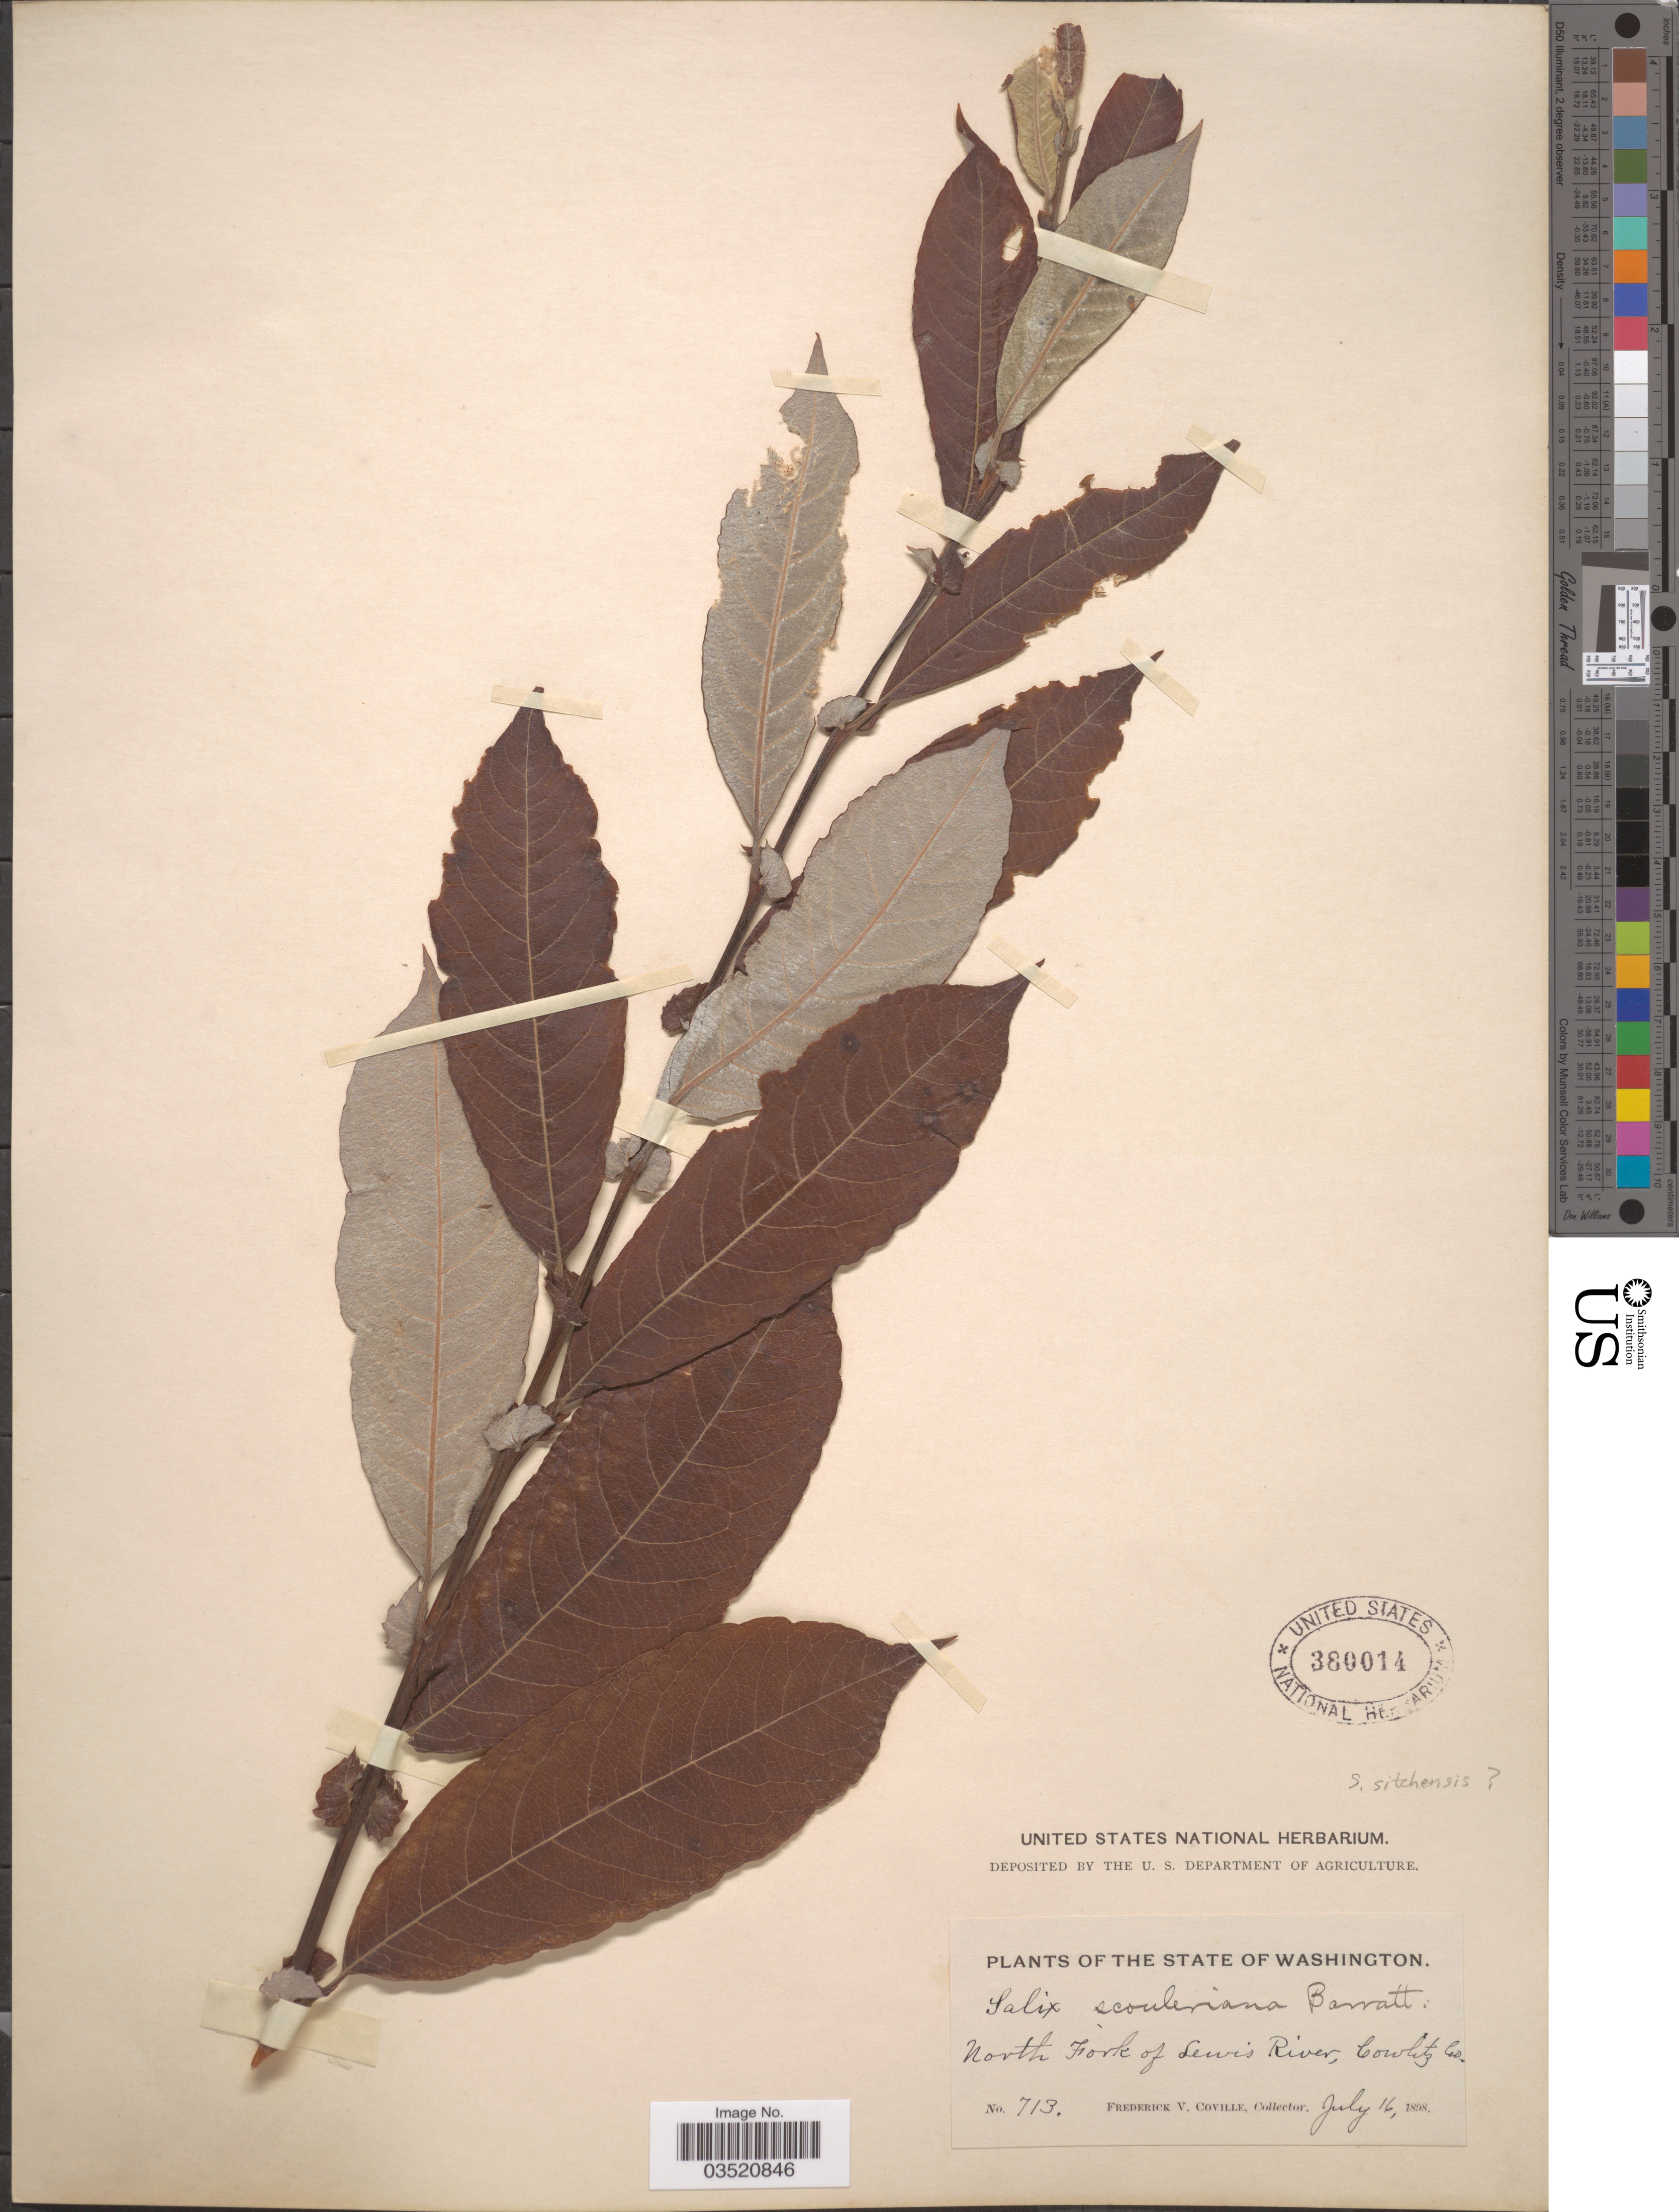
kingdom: Plantae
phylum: Tracheophyta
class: Magnoliopsida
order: Malpighiales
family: Salicaceae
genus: Salix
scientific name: Salix scouleriana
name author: Barratt ex Hook.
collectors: F. V. Coville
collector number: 713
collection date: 1898-07-16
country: United States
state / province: Washington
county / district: Cowlitz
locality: North Fork of Lewis River, Cowlitz Co.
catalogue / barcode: US 380014